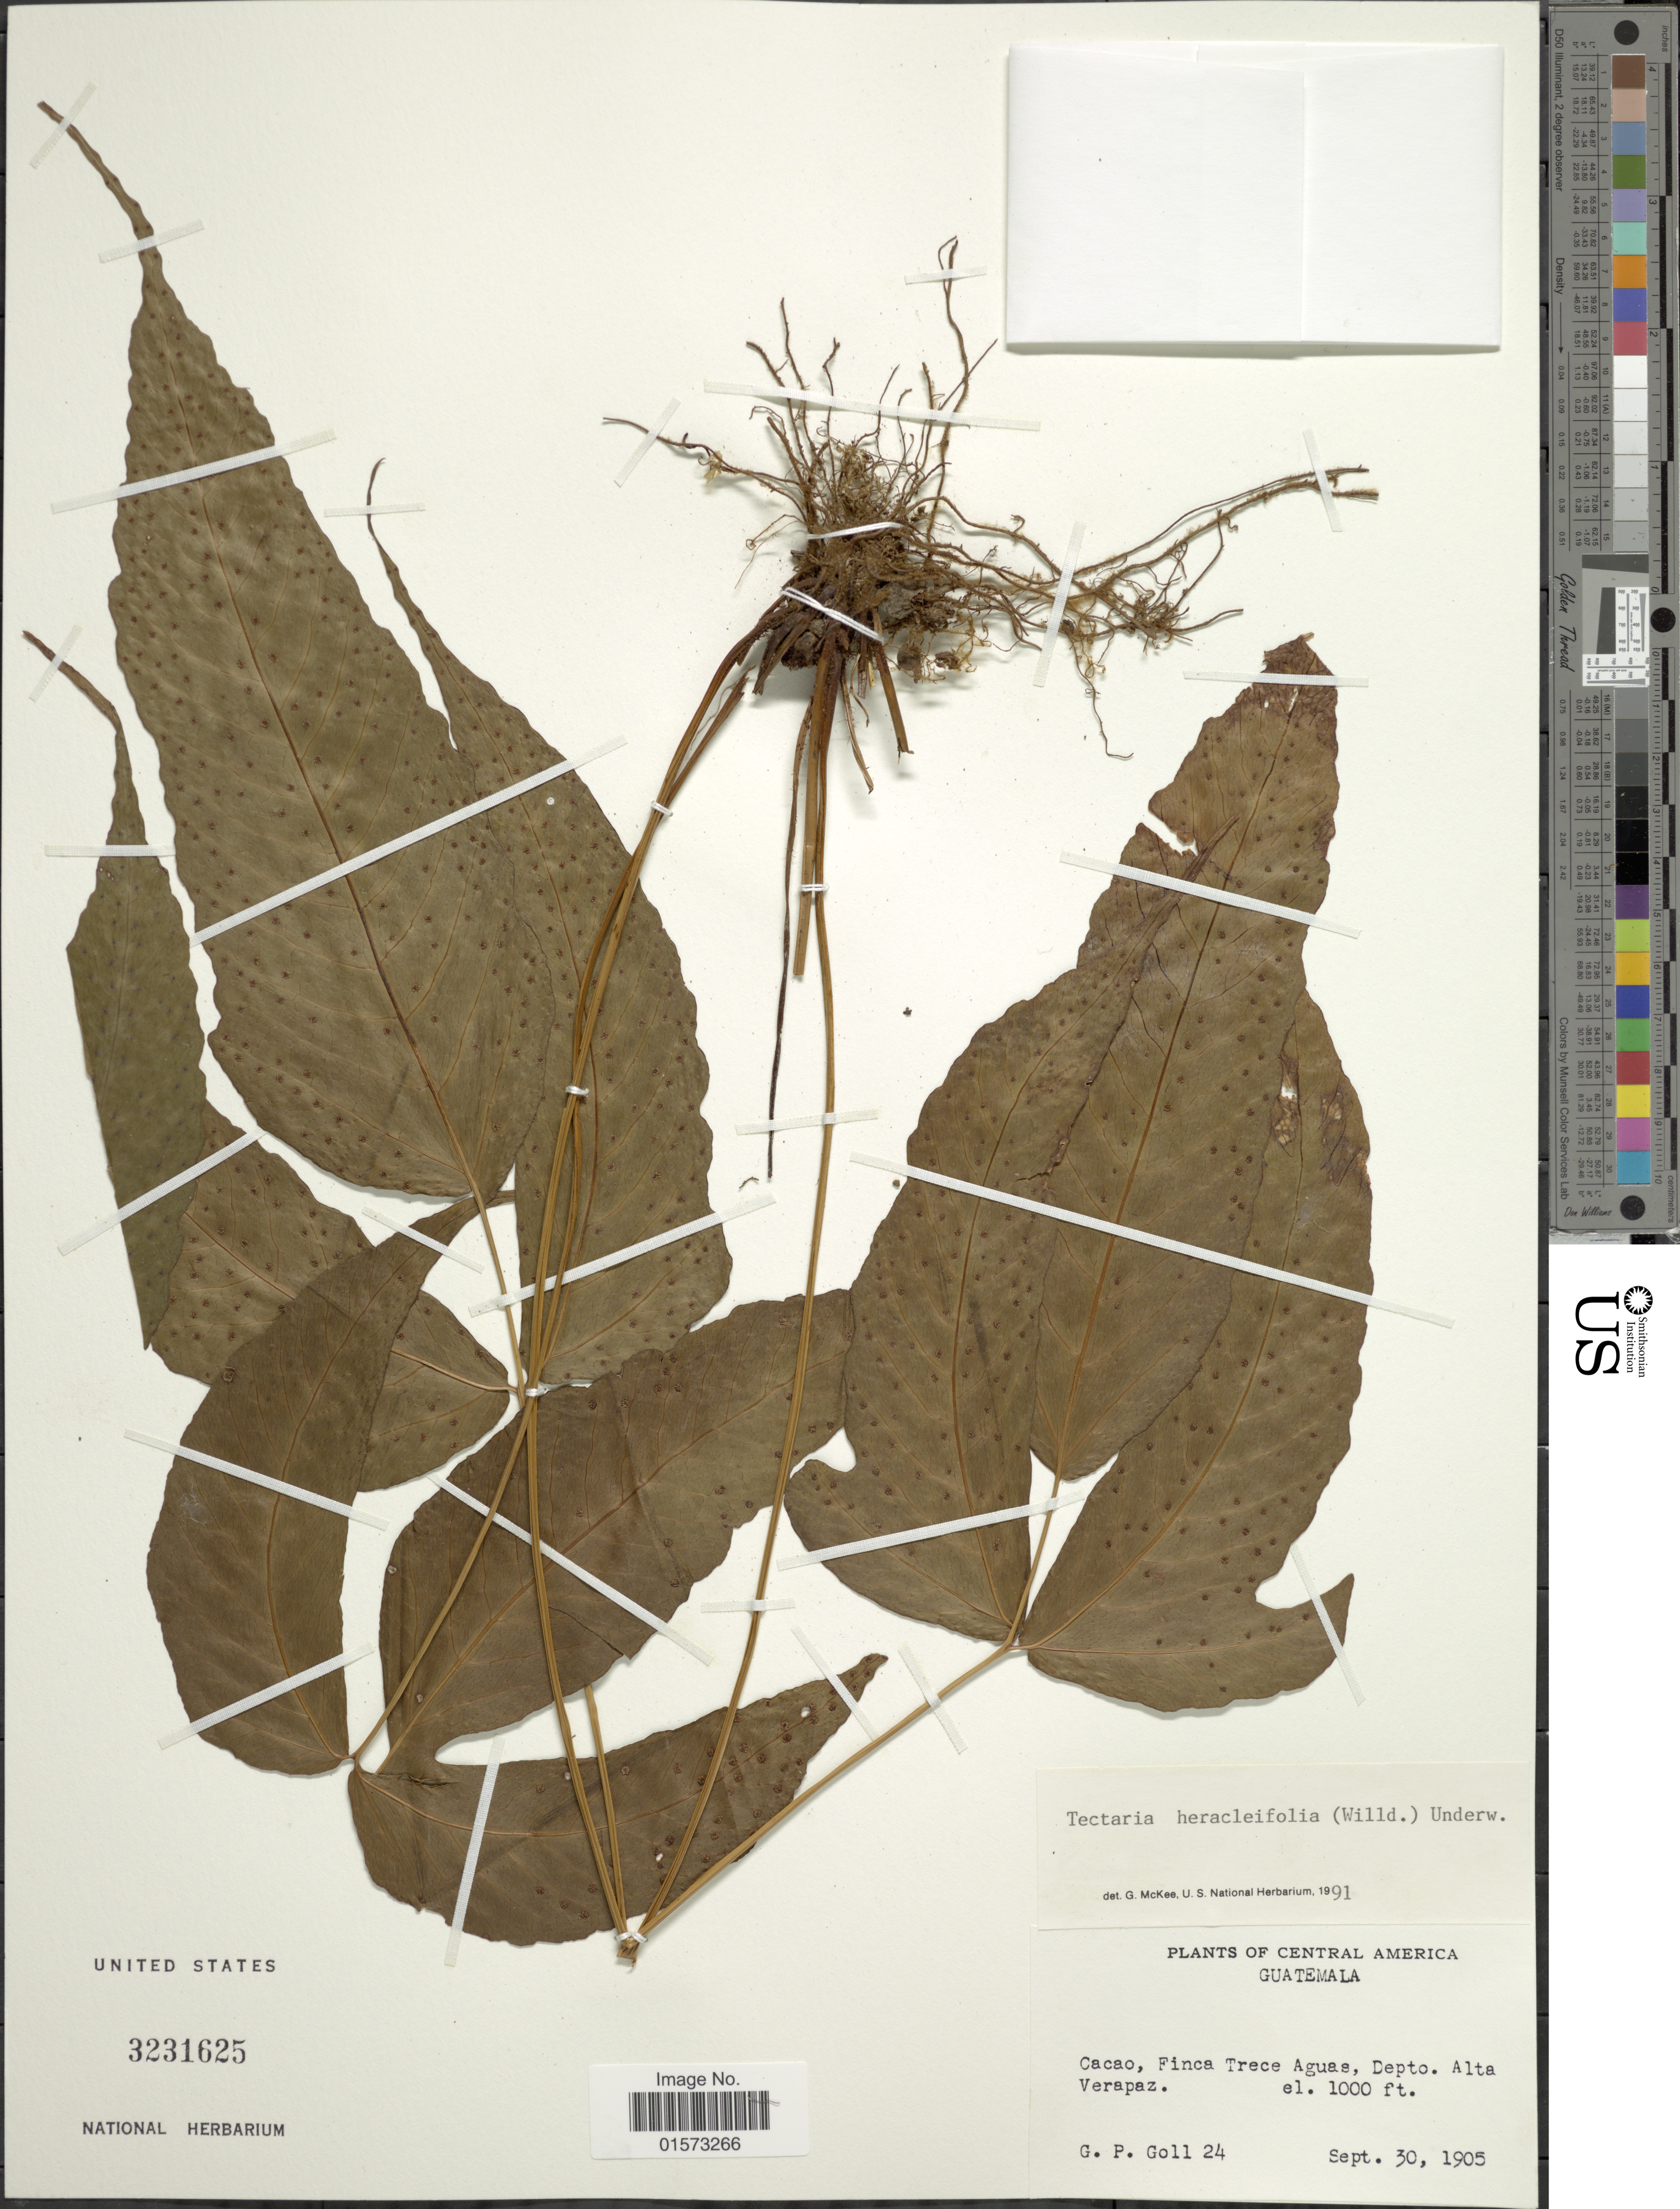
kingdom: Plantae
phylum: Tracheophyta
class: Polypodiopsida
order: Polypodiales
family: Tectariaceae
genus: Tectaria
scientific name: Tectaria heracleifolia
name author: (Willd.) Underw.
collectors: G. P. Goll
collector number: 24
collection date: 1905-09-30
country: Guatemala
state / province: Alta Verapaz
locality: Cacao, FInca Trece Aguas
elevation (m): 305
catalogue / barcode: US 3231625